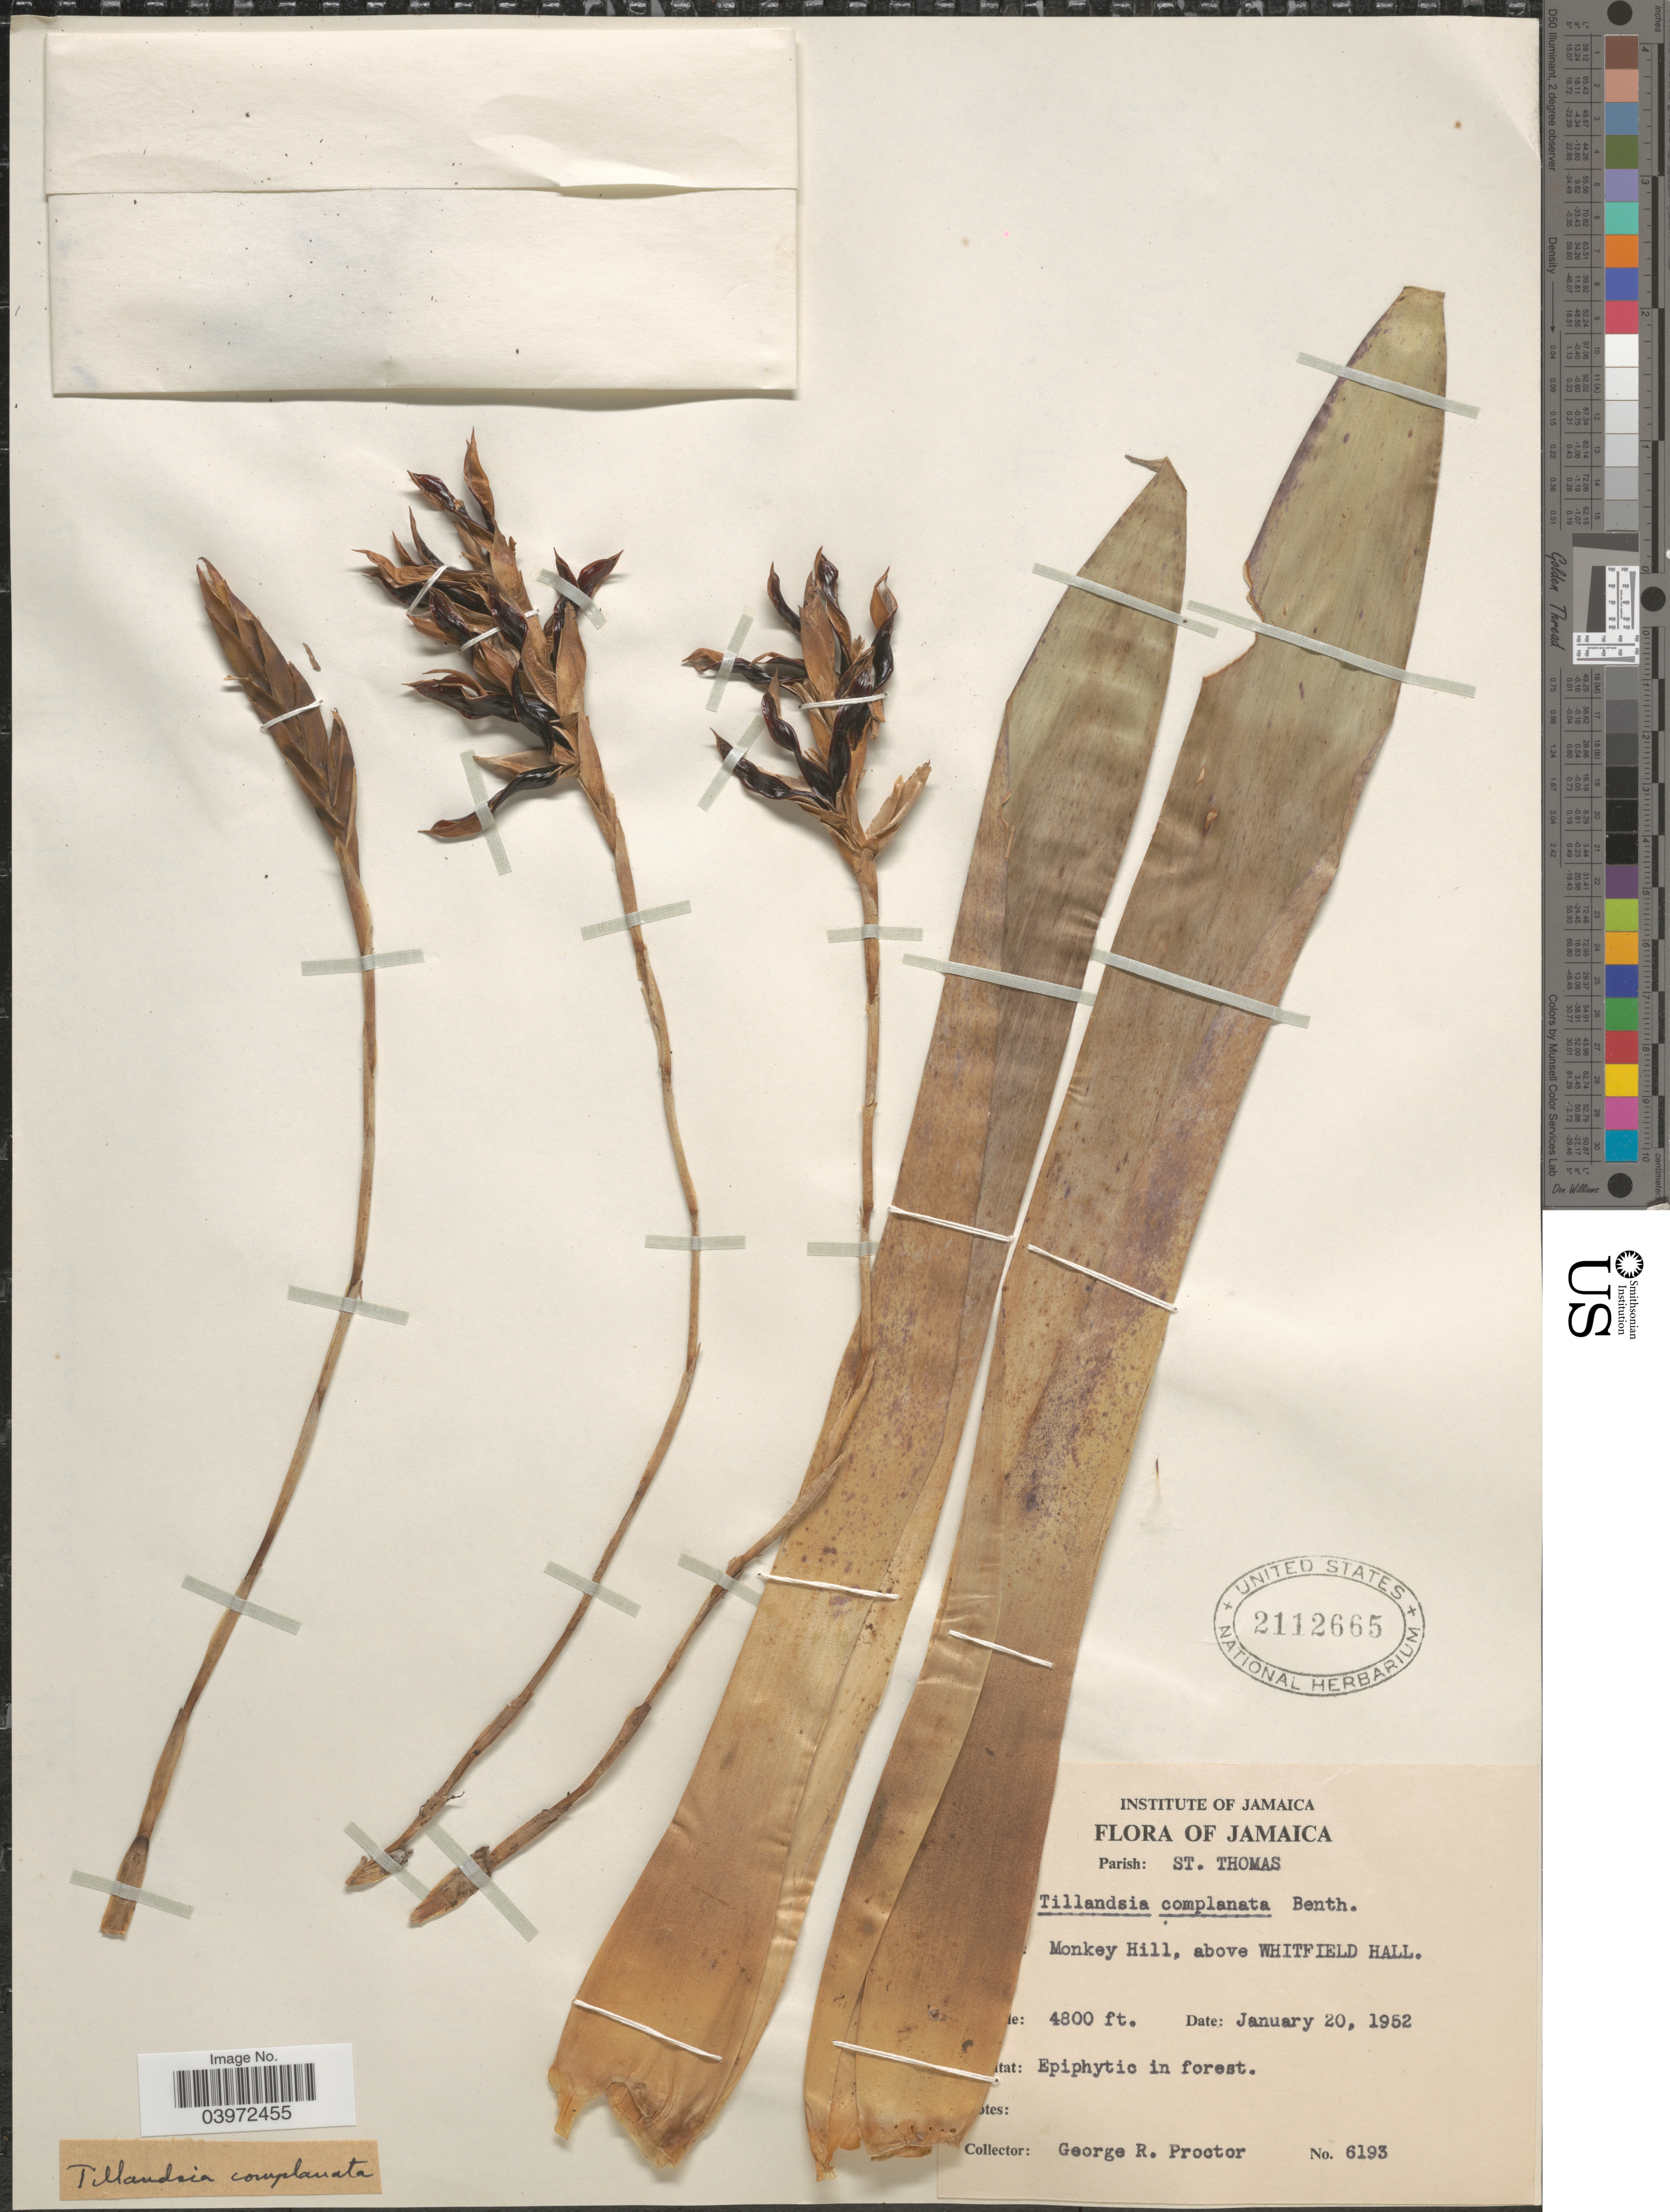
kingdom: Plantae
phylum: Tracheophyta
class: Liliopsida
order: Poales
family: Bromeliaceae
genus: Tillandsia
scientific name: Tillandsia complanata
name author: Benth.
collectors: G. R. Proctor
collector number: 6193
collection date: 1952-01-20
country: Jamaica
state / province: Saint Thomas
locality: Parish: St. Thomas. Monkey Hill, above Whitfield Hall.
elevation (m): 1463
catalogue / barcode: US 2112665